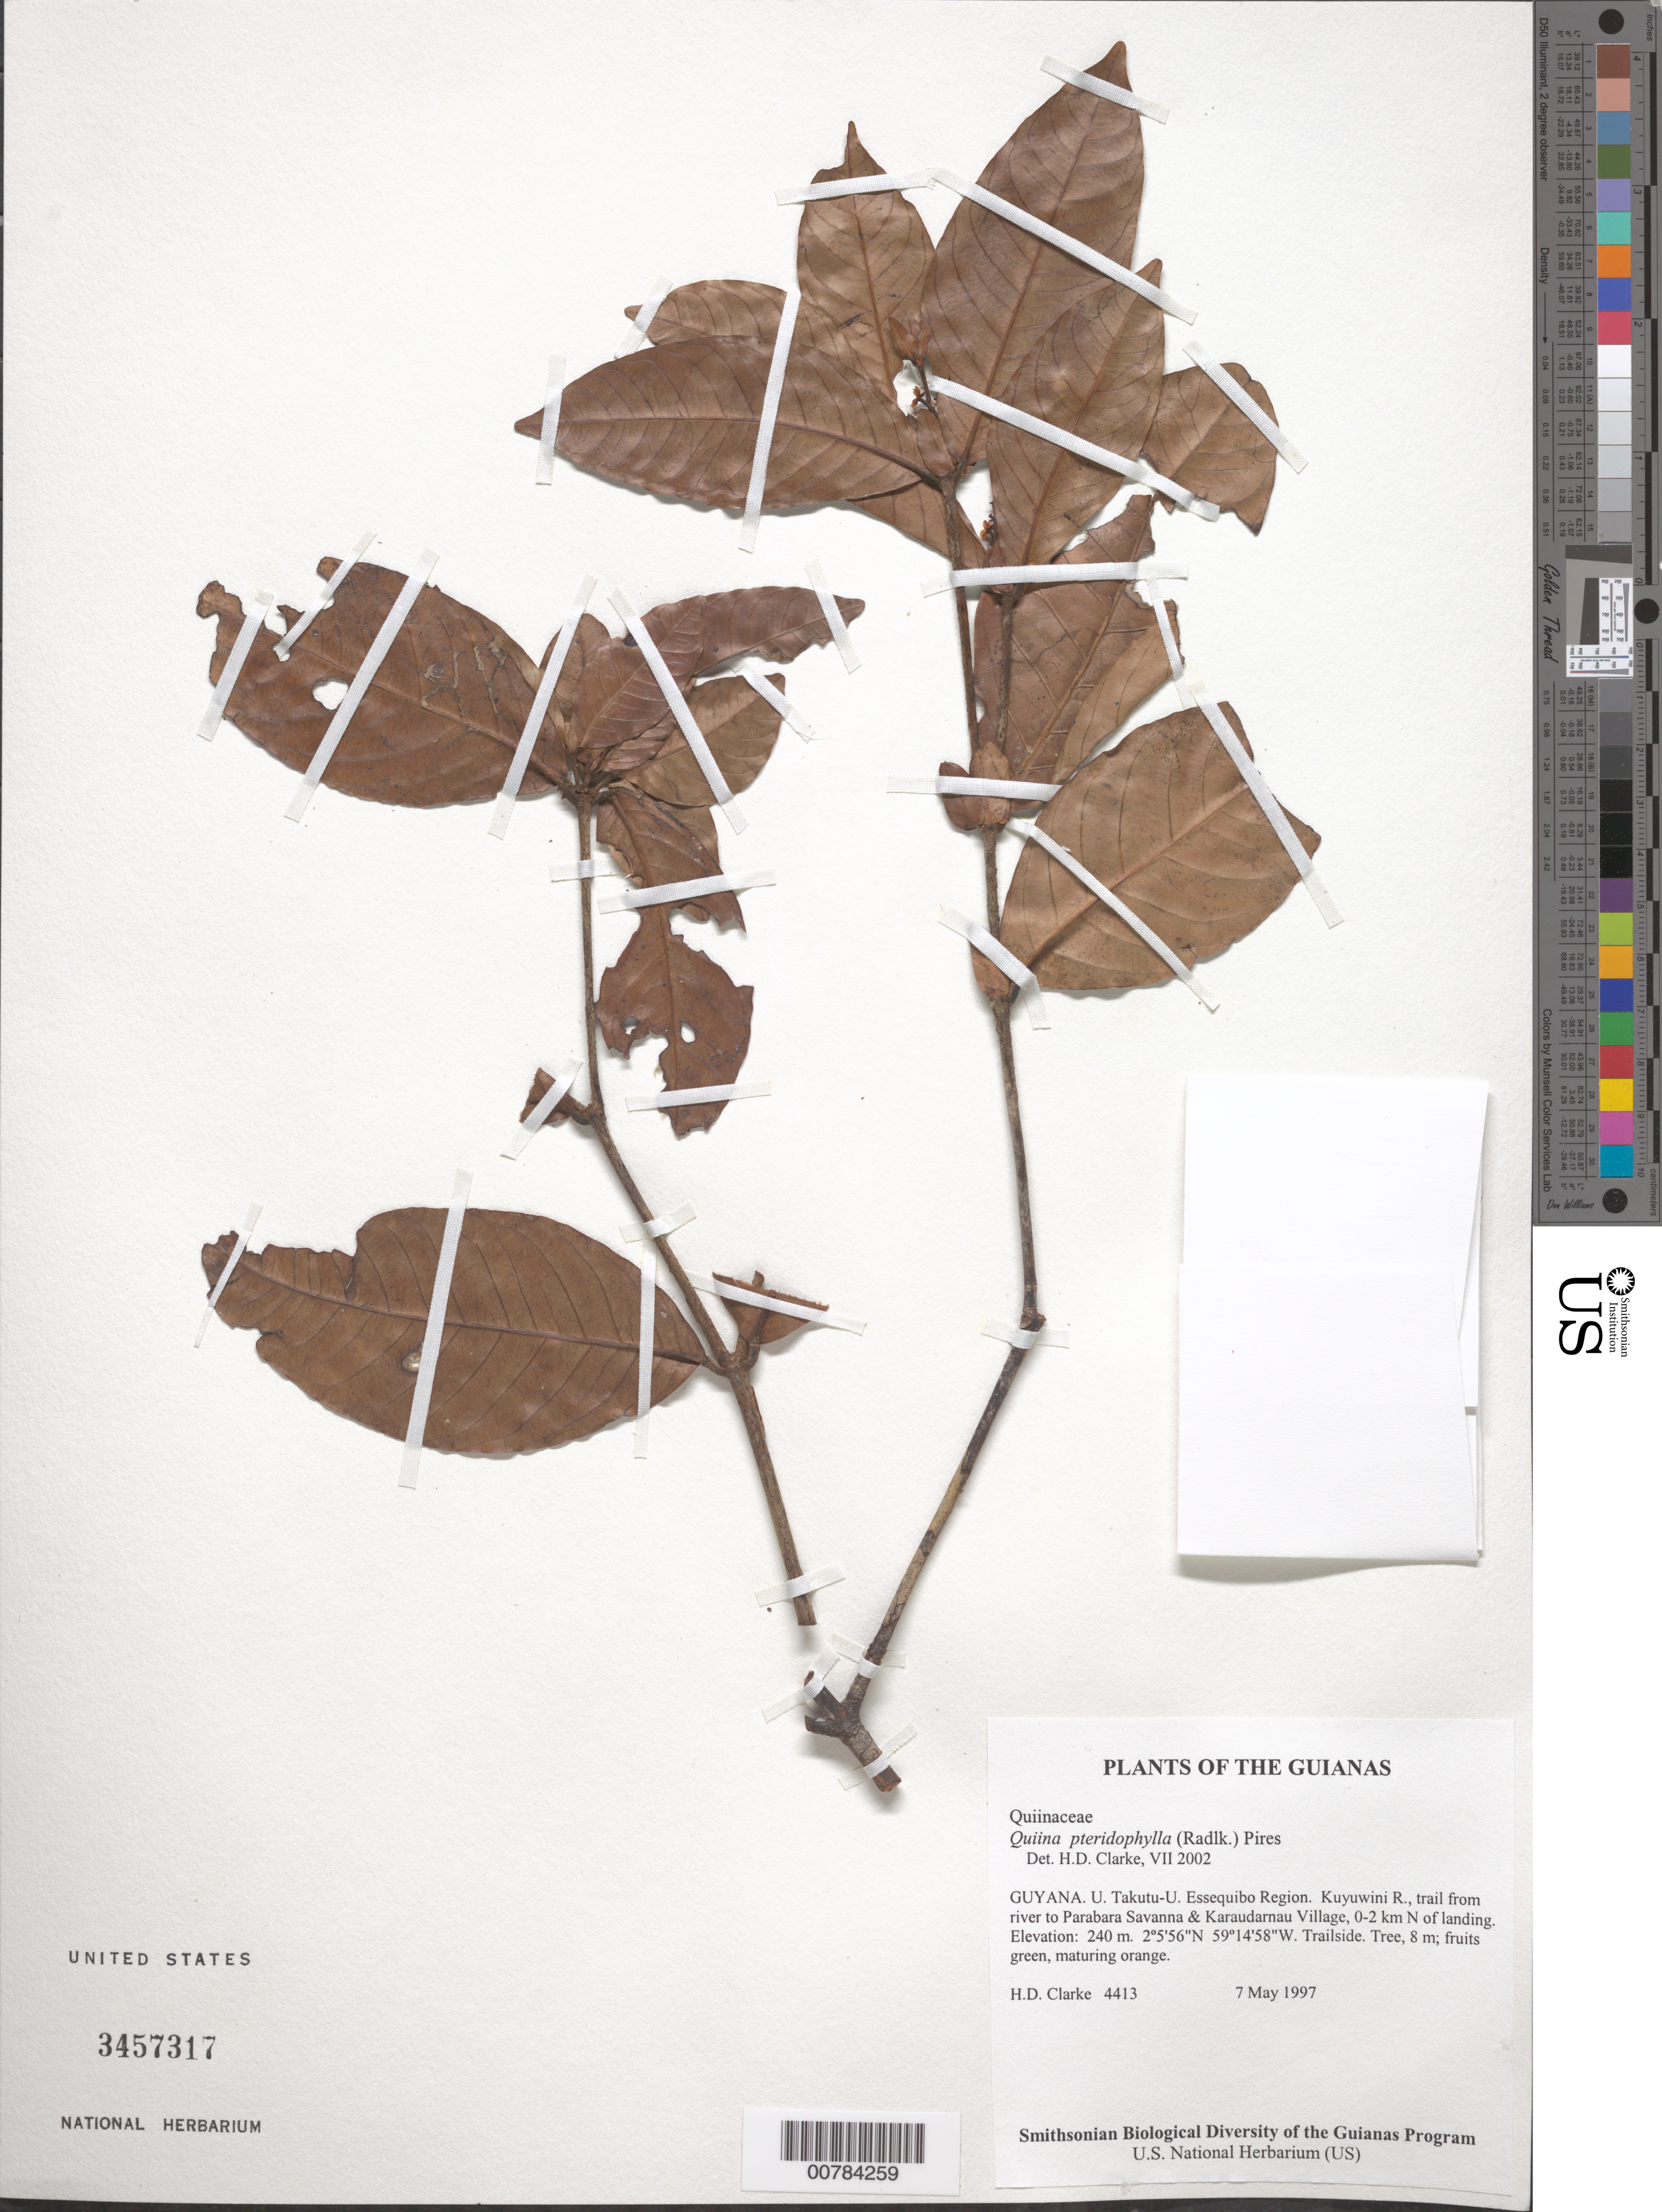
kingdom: Plantae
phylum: Tracheophyta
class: Magnoliopsida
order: Malpighiales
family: Quiinaceae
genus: Quiina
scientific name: Quiina pteridophylla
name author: (Radlk.) Pires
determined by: Clarke, H. D., University of North Carolina (Asheville)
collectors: H. D. Clarke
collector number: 4413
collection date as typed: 7 May 1997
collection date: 1997-05-07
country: Guyana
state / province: U. Takutu-U. Essequibo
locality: Kuyuwini R., trail from river to Parabara Savanna & Karaudarnau Village, 0-2 km N of landing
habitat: Trailside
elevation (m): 240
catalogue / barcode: US 3457317